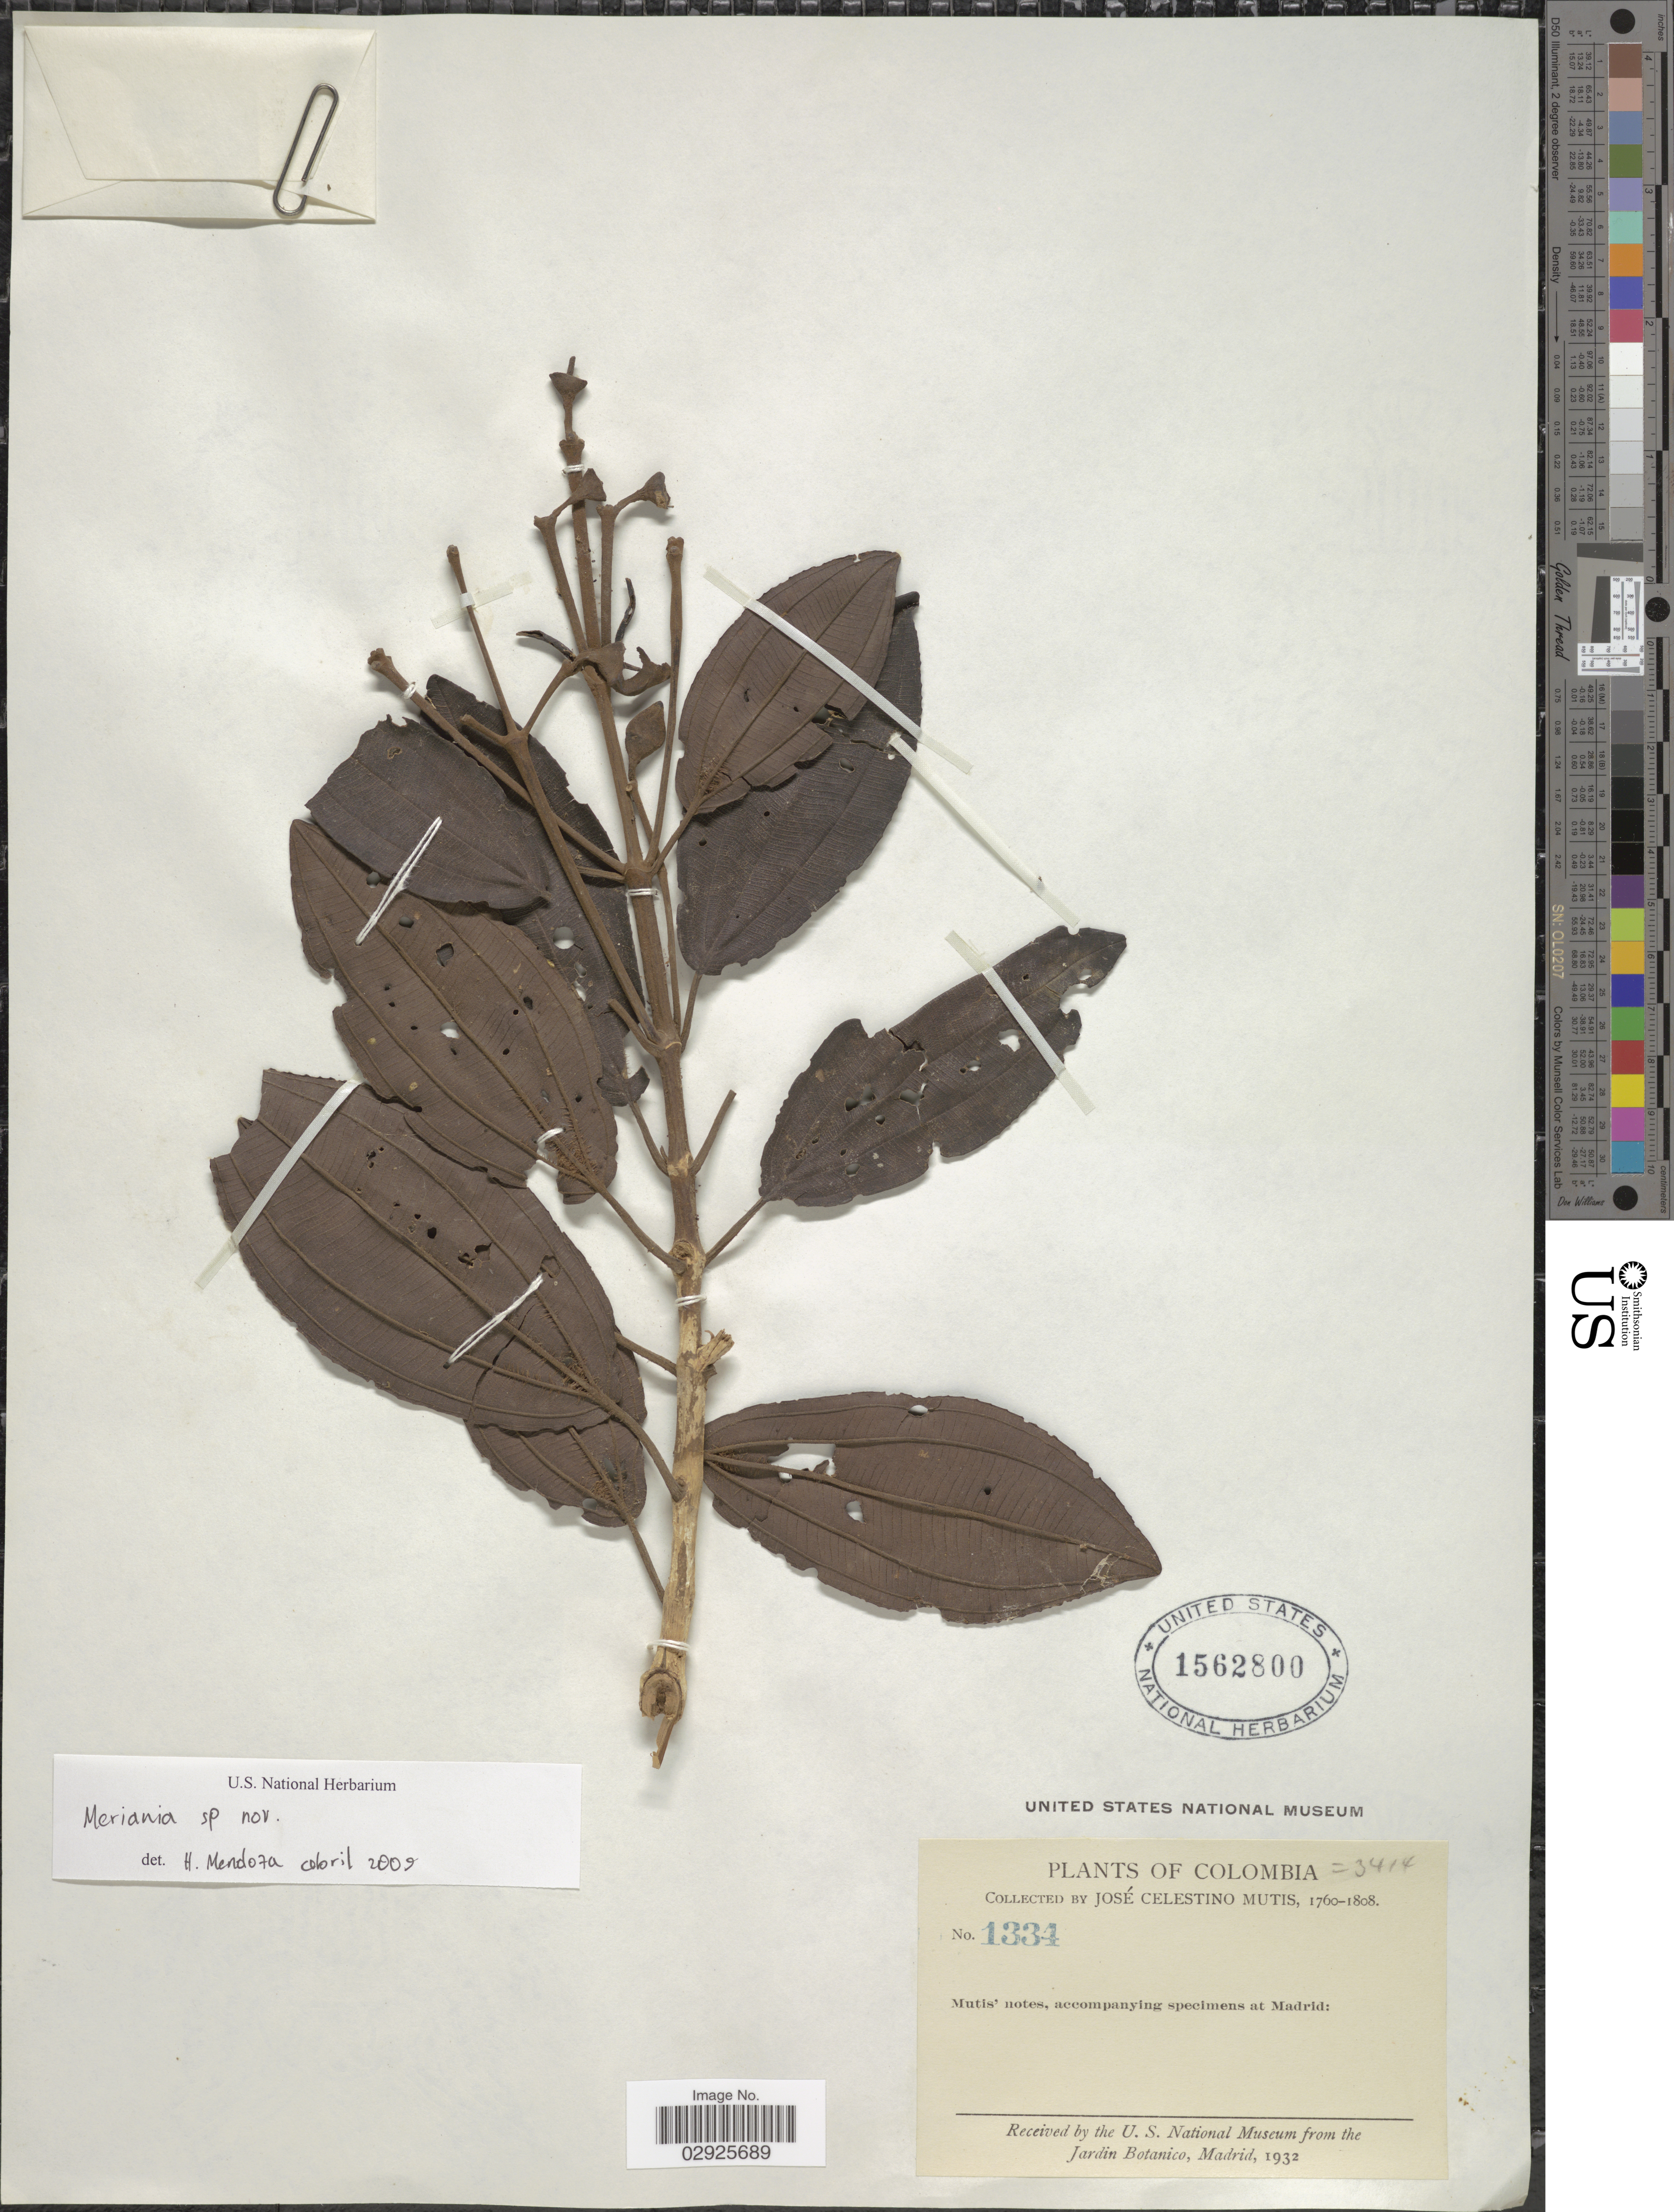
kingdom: Plantae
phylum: Tracheophyta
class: Magnoliopsida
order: Myrtales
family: Melastomataceae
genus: Meriania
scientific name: Meriania aguaditensis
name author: H. Mend. & Fern. Alonso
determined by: Posada- Herrera, F. M.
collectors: J. C. B. Mutis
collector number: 1334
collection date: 1760/1808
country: Colombia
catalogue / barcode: US 1562800